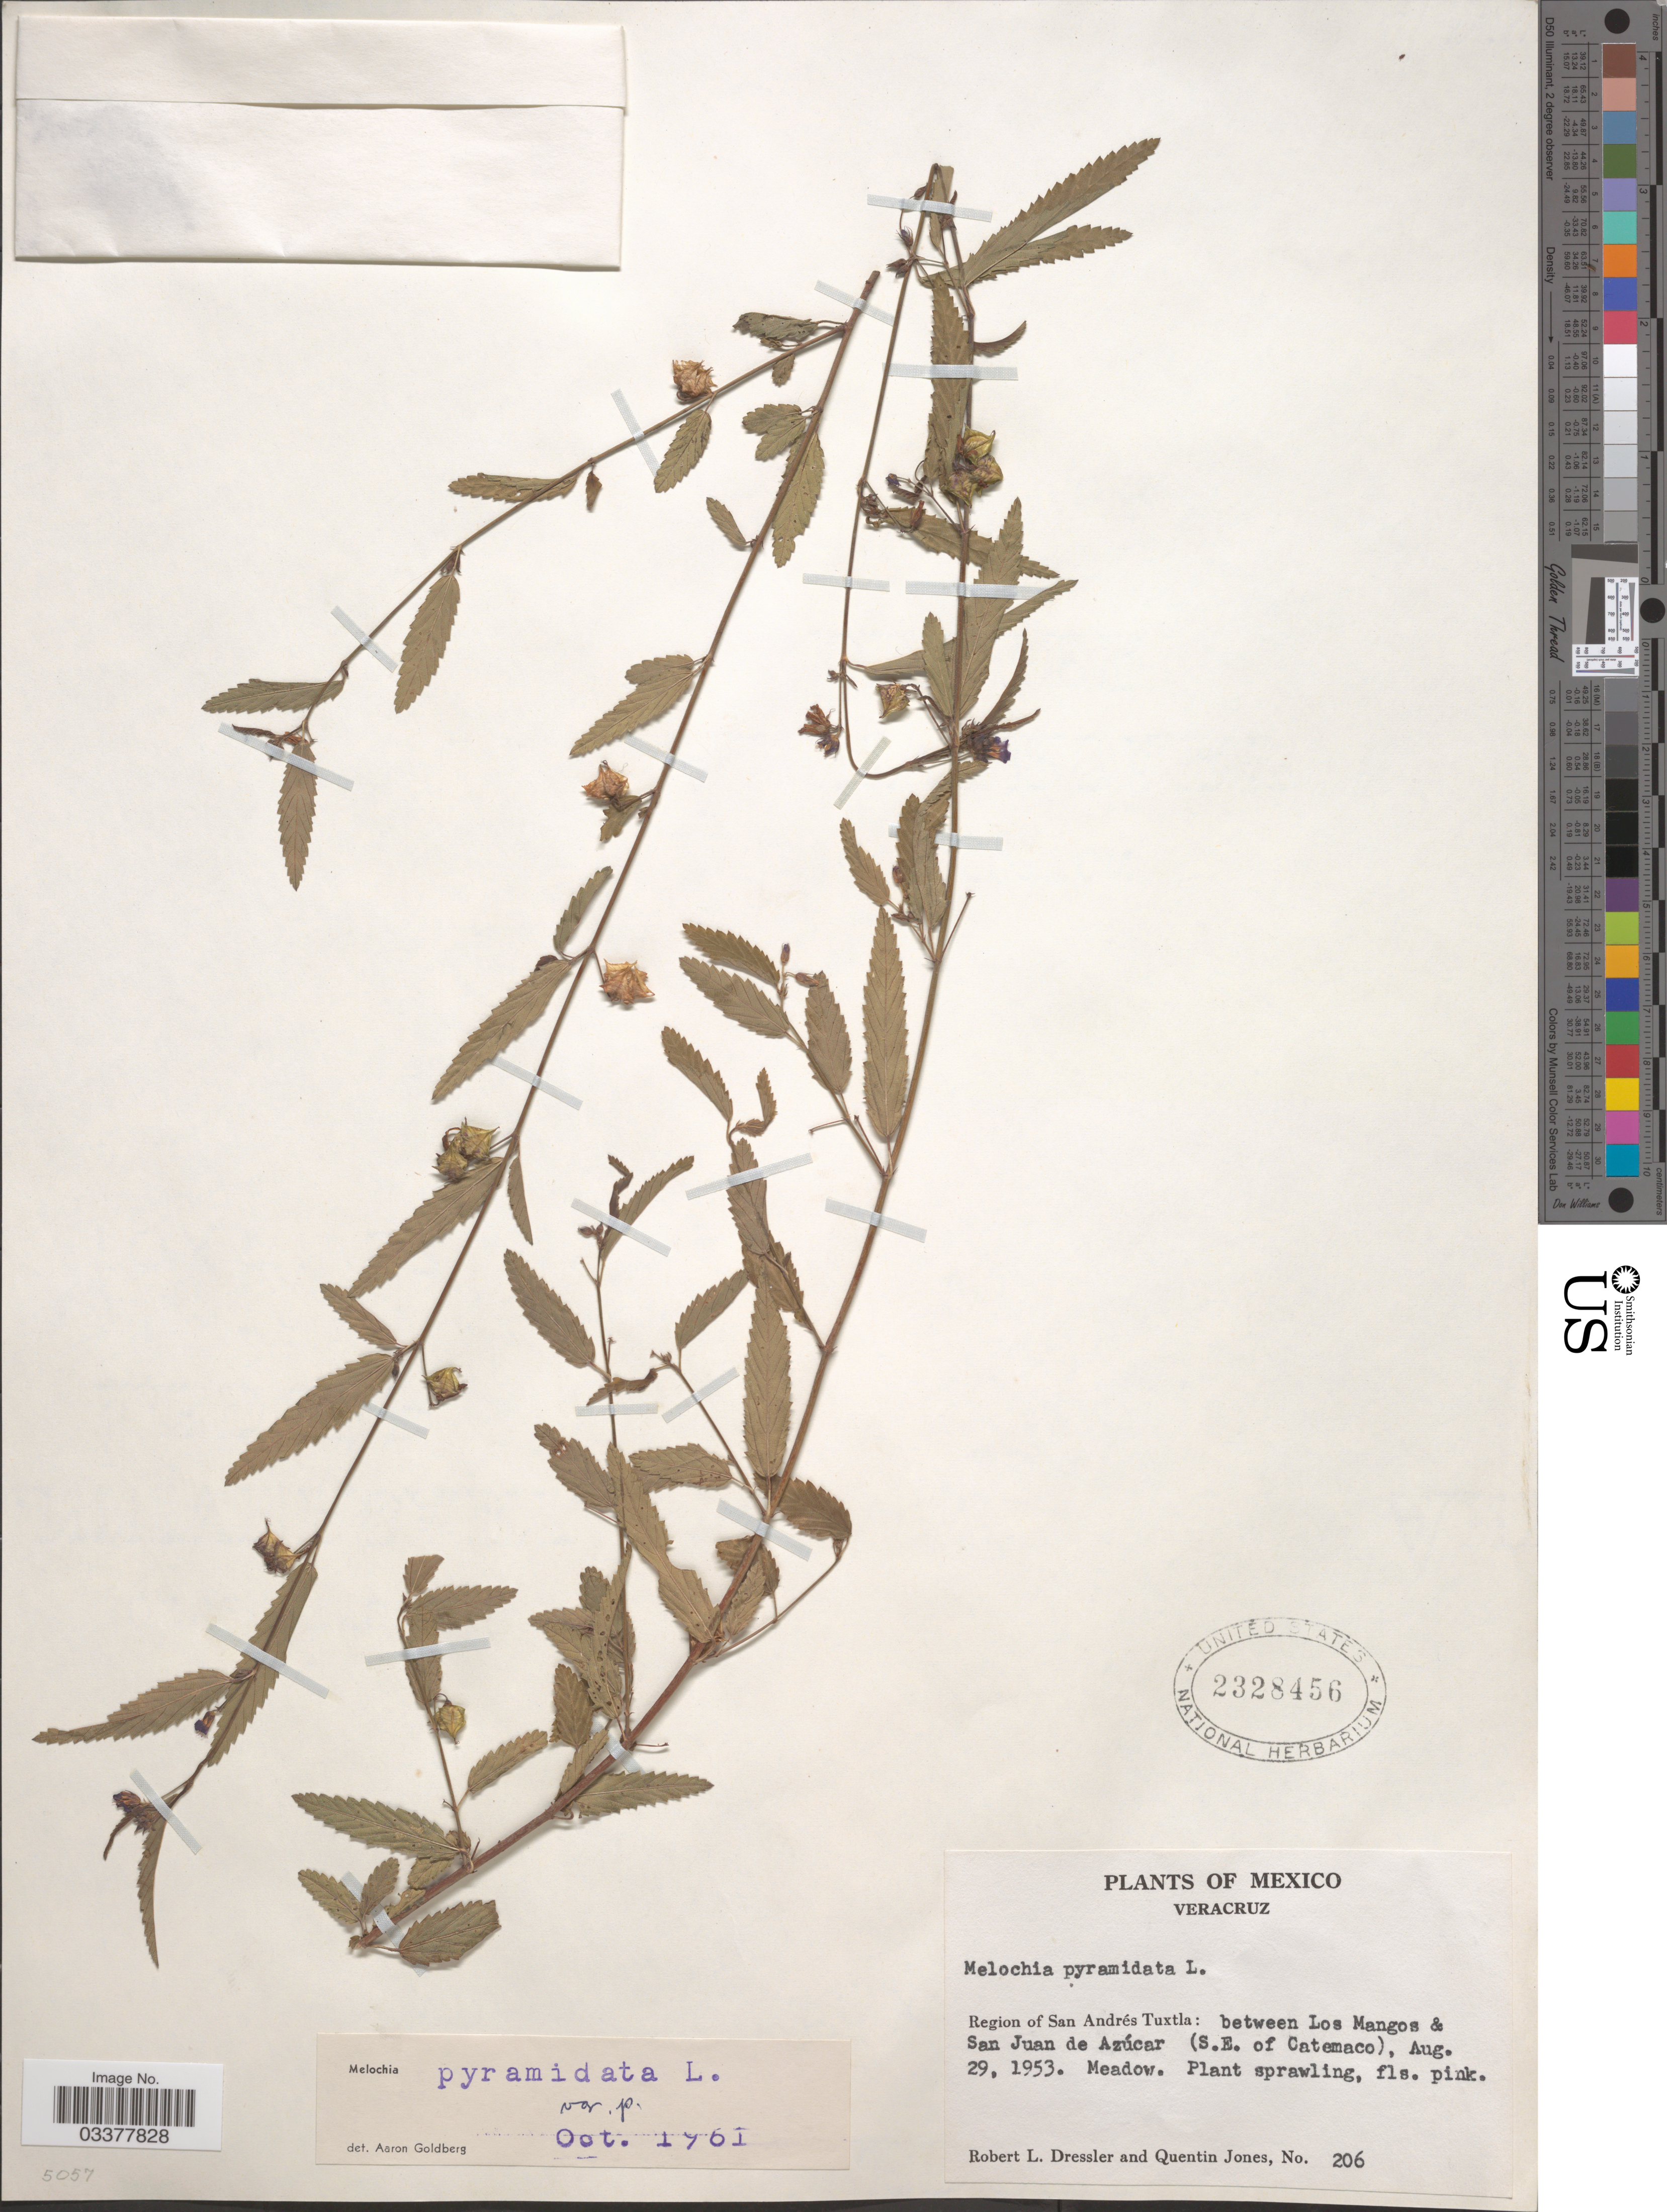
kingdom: Plantae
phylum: Tracheophyta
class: Magnoliopsida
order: Malvales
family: Malvaceae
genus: Melochia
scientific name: Melochia pyramidata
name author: L.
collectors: R. Dressler & Q. Jones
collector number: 206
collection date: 1953-08-29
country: Mexico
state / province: Veracruz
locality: Region of San Andrés Tuxtla: between Los Mangos & San Juan de Azúcar (S. E. of Catemaco).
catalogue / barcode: US 2328456